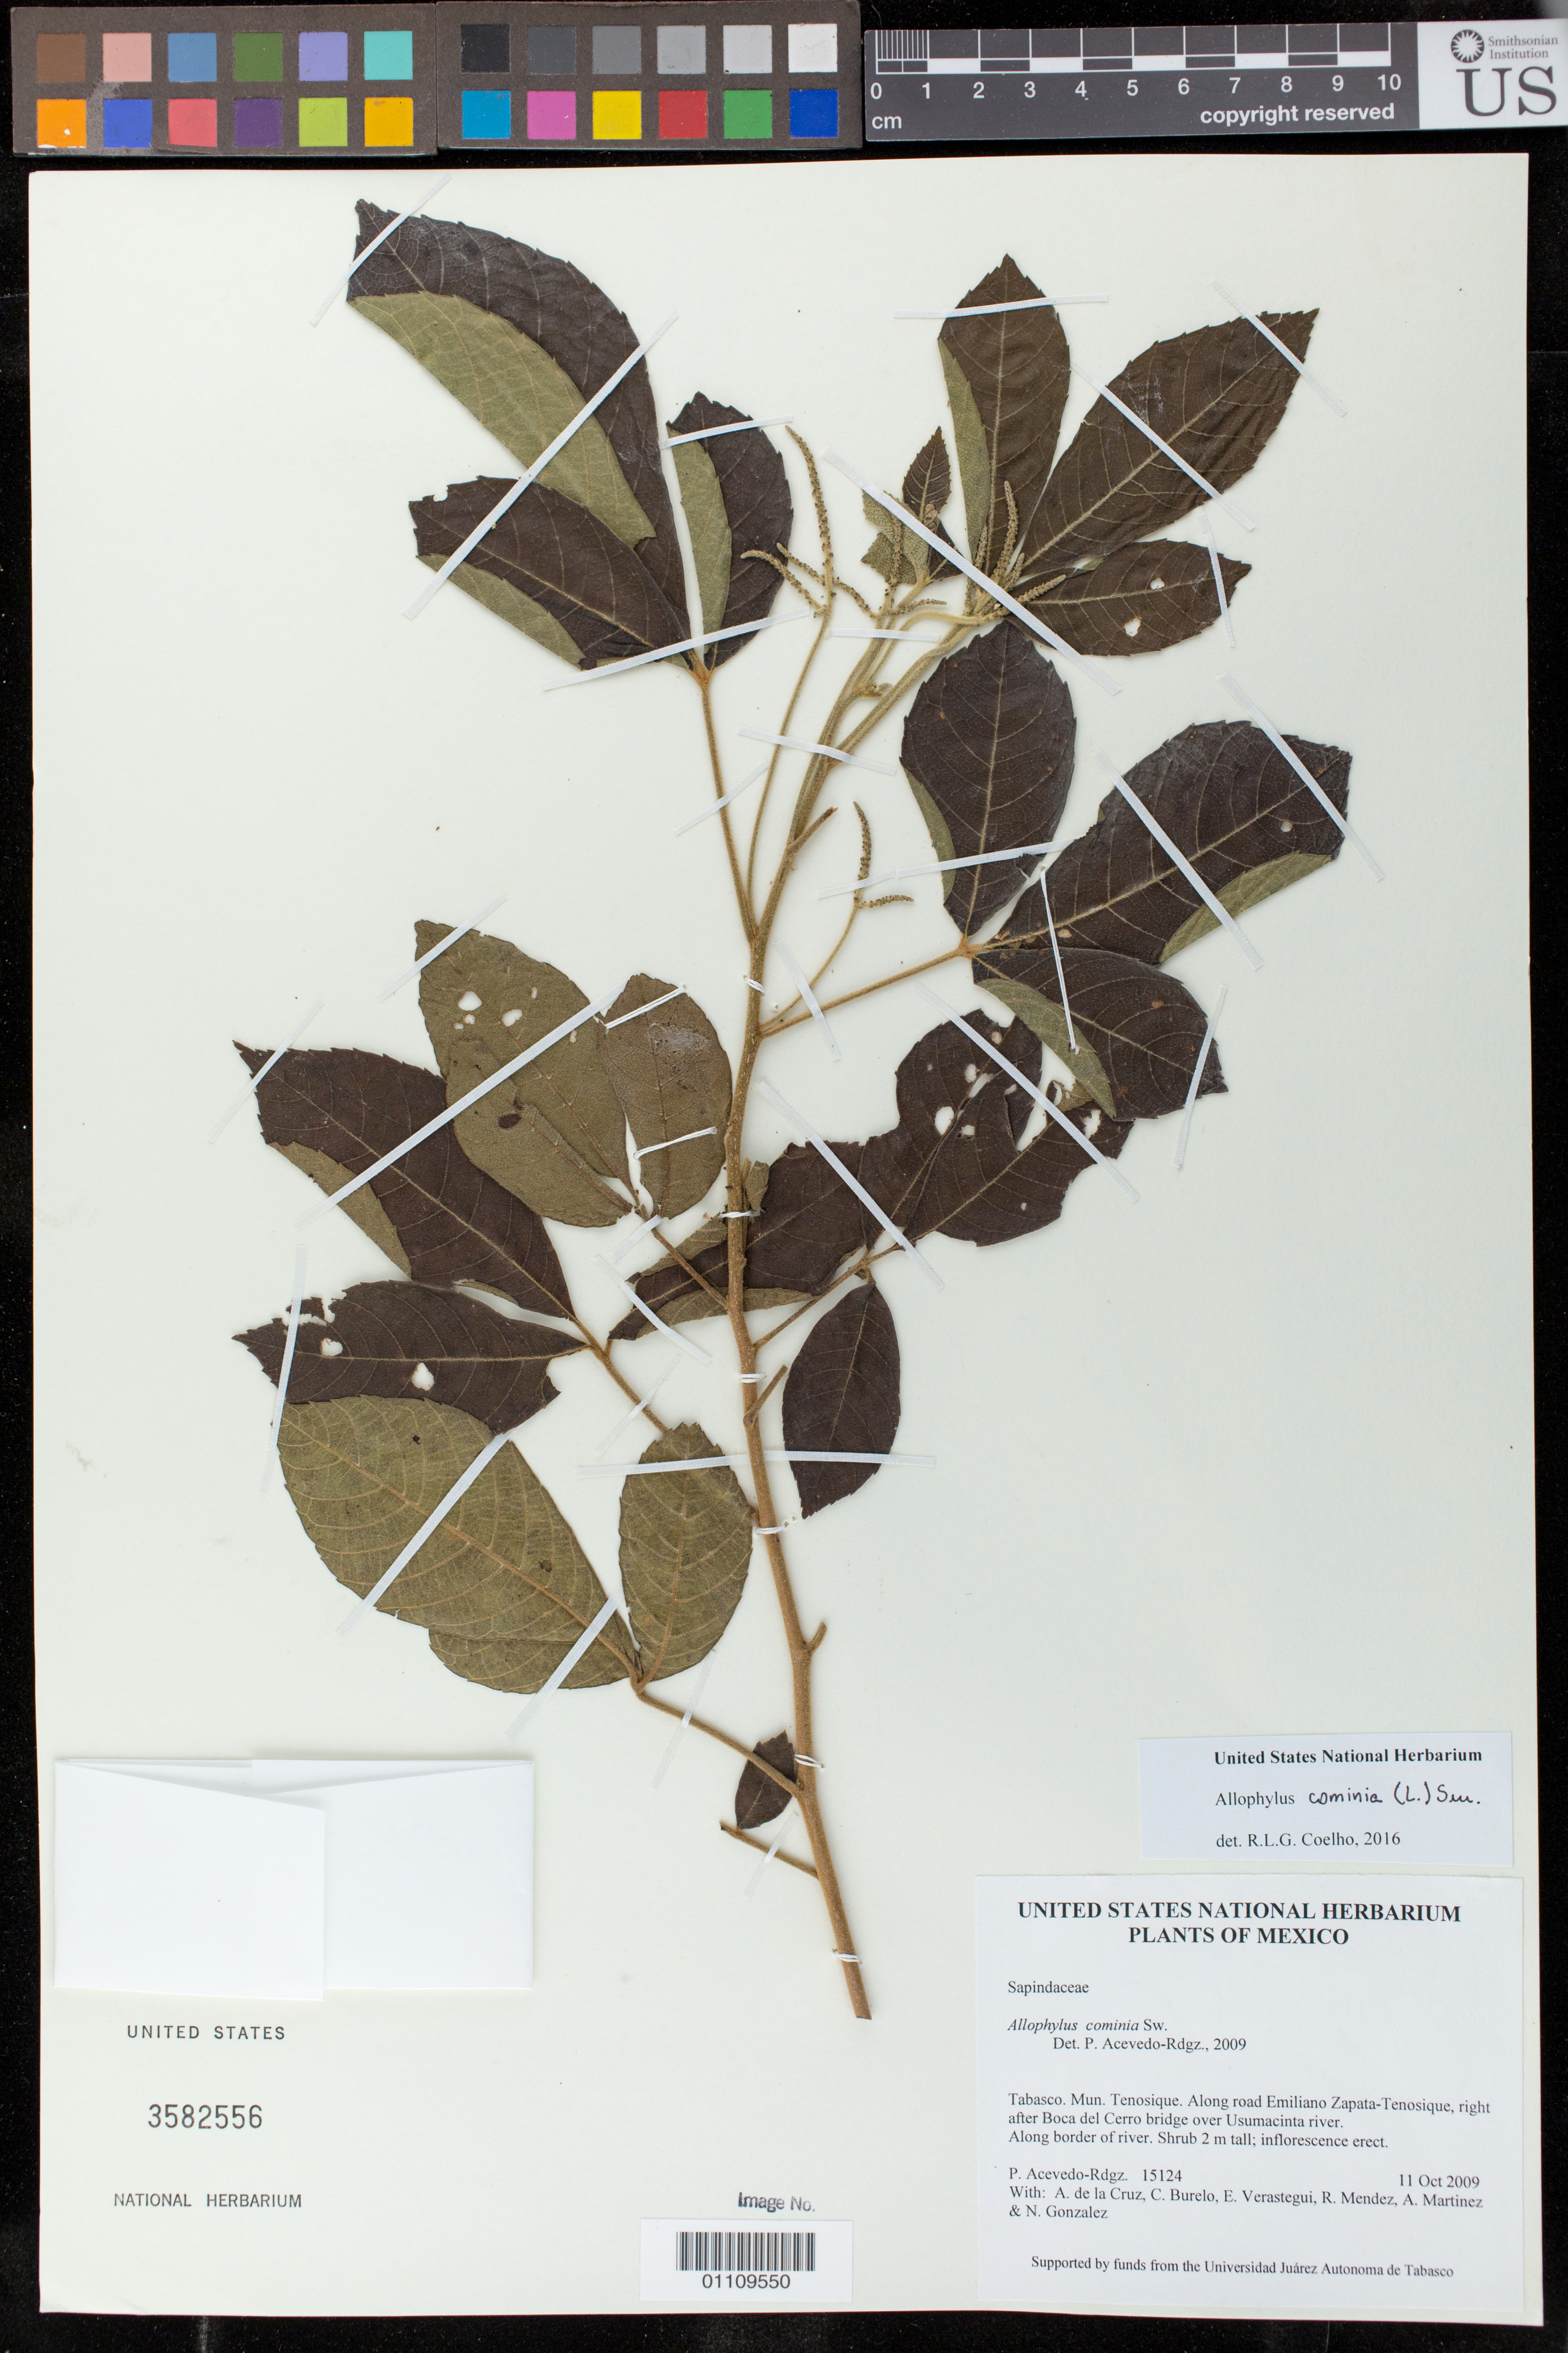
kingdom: Plantae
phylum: Tracheophyta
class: Magnoliopsida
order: Sapindales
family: Sapindaceae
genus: Allophylus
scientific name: Allophylus cominia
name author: (L.) Sw.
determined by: Coelho, Rubens L. G.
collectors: P. Acevedo-Rodr., A. de la Cruz, C. Burelo, E. Verastegui, R. Mendez & A. Martinez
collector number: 15124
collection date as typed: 11 Oct 2009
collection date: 2009-10-11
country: Mexico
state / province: Tabasco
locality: Mun. Tenosique. Along road Emiliano Zapata-Tenosique, right after Boca del Cerro bridge over Usumacinta river.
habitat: Along border of river.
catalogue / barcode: US 3582556